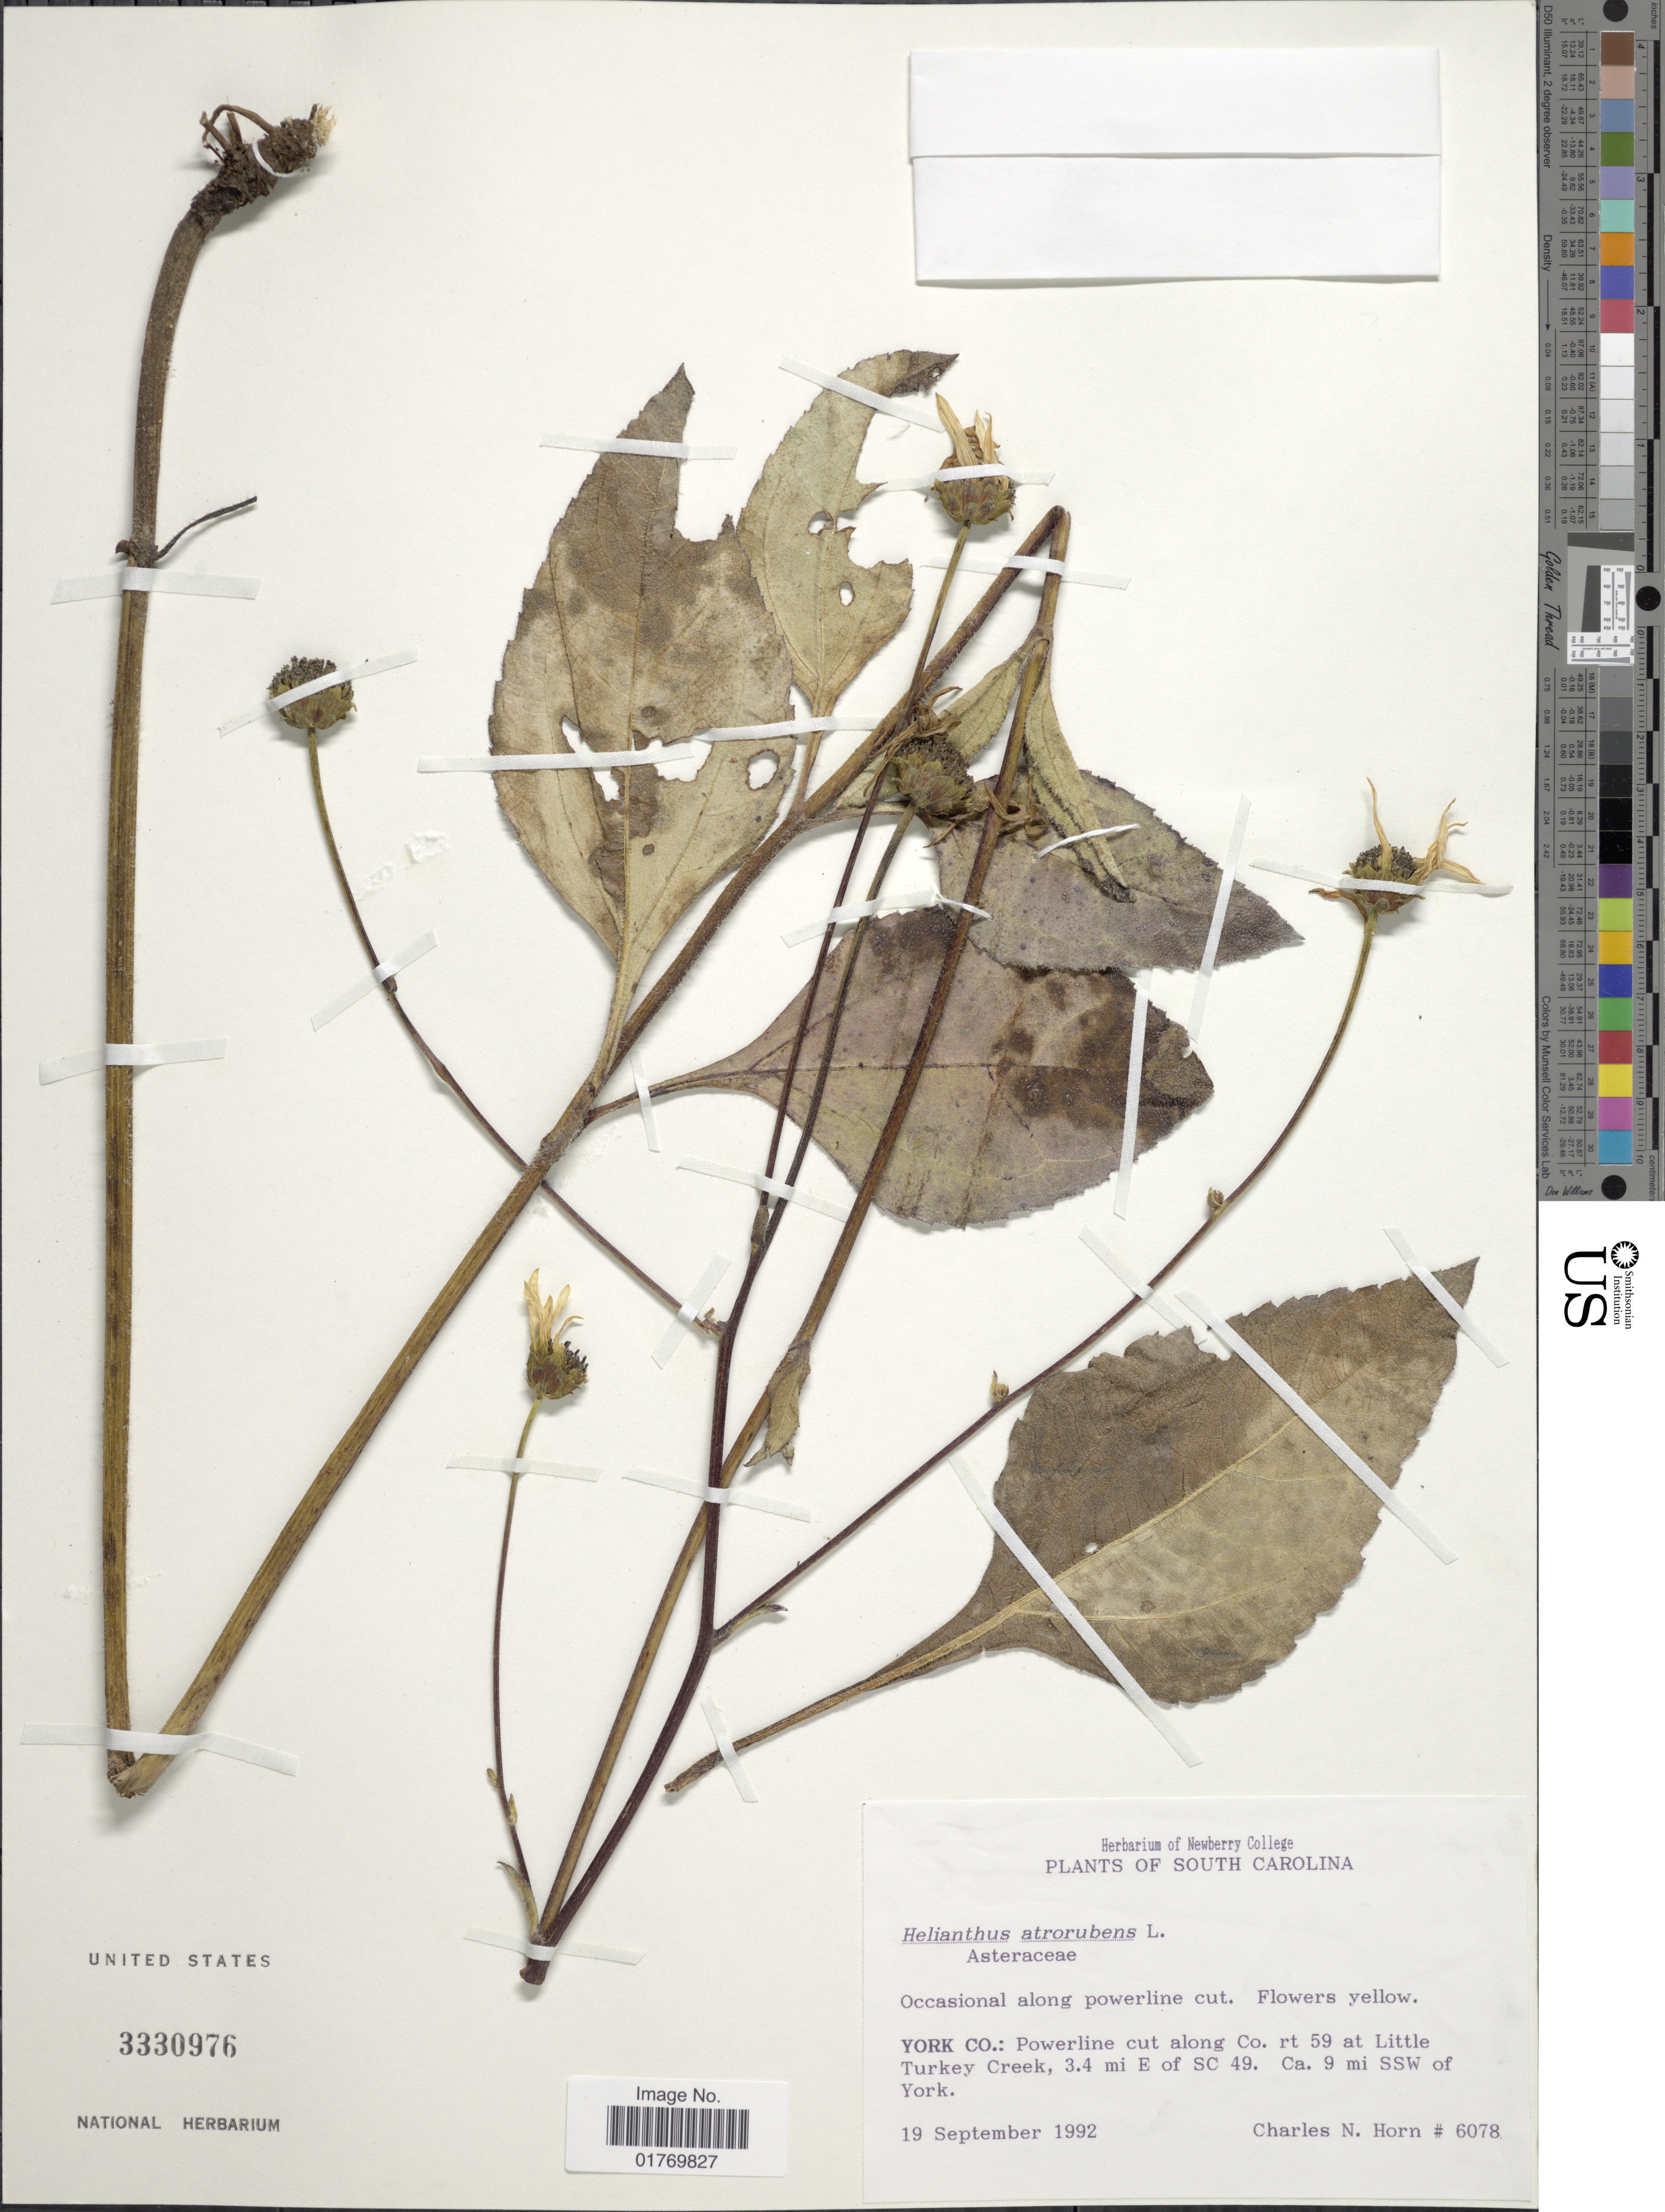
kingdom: Plantae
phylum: Tracheophyta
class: Magnoliopsida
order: Asterales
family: Asteraceae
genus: Helianthus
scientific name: Helianthus atrorubens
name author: L.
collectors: C. N. Horn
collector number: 6078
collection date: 1992-09-19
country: United States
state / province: South Carolina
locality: York CO.: Powerline cut along Co. rt 59 at Little Turkey Creek, 3.4 mi. E of SC 49, 9 mi. SSW of York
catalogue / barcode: US 3330976